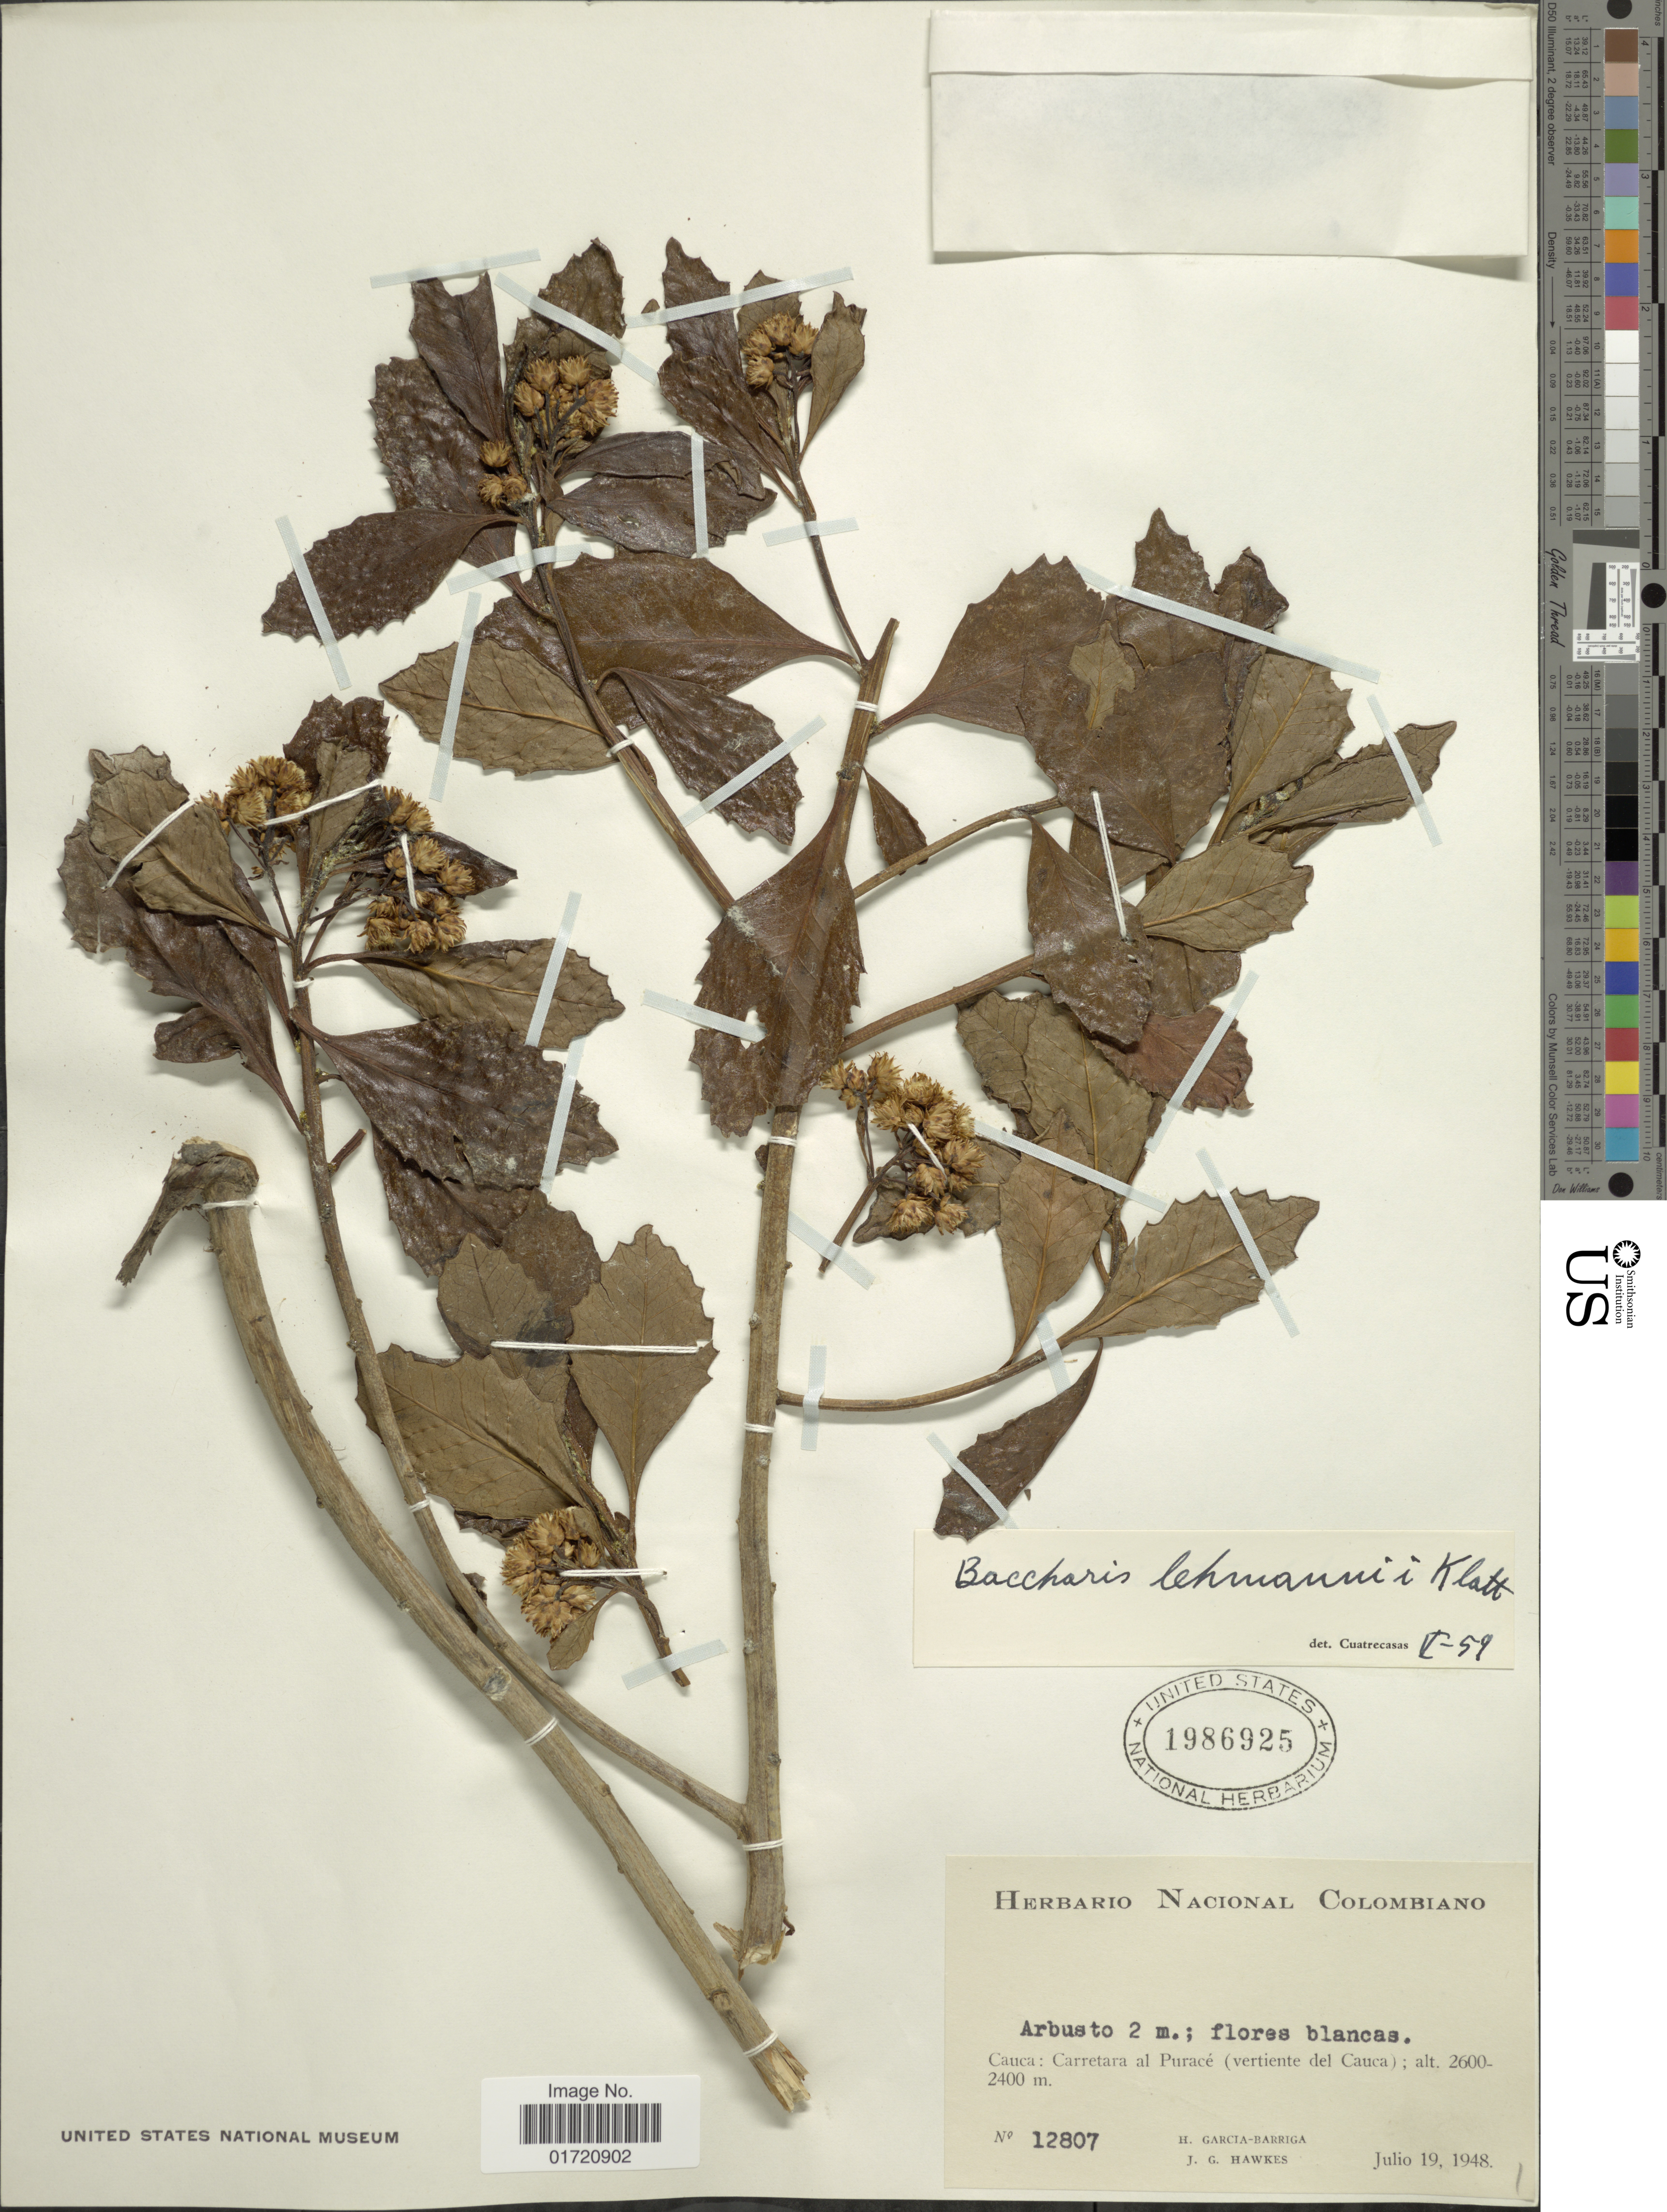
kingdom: Plantae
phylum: Tracheophyta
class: Magnoliopsida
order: Asterales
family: Asteraceae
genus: Baccharis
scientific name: Baccharis lehmannii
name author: Klatt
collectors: H. García Barriga & J. Hawkes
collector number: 12807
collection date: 1948-07-19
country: Colombia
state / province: Cauca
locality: Carretera al Purace (vertiente del Cauca)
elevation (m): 2400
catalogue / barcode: US 1986925